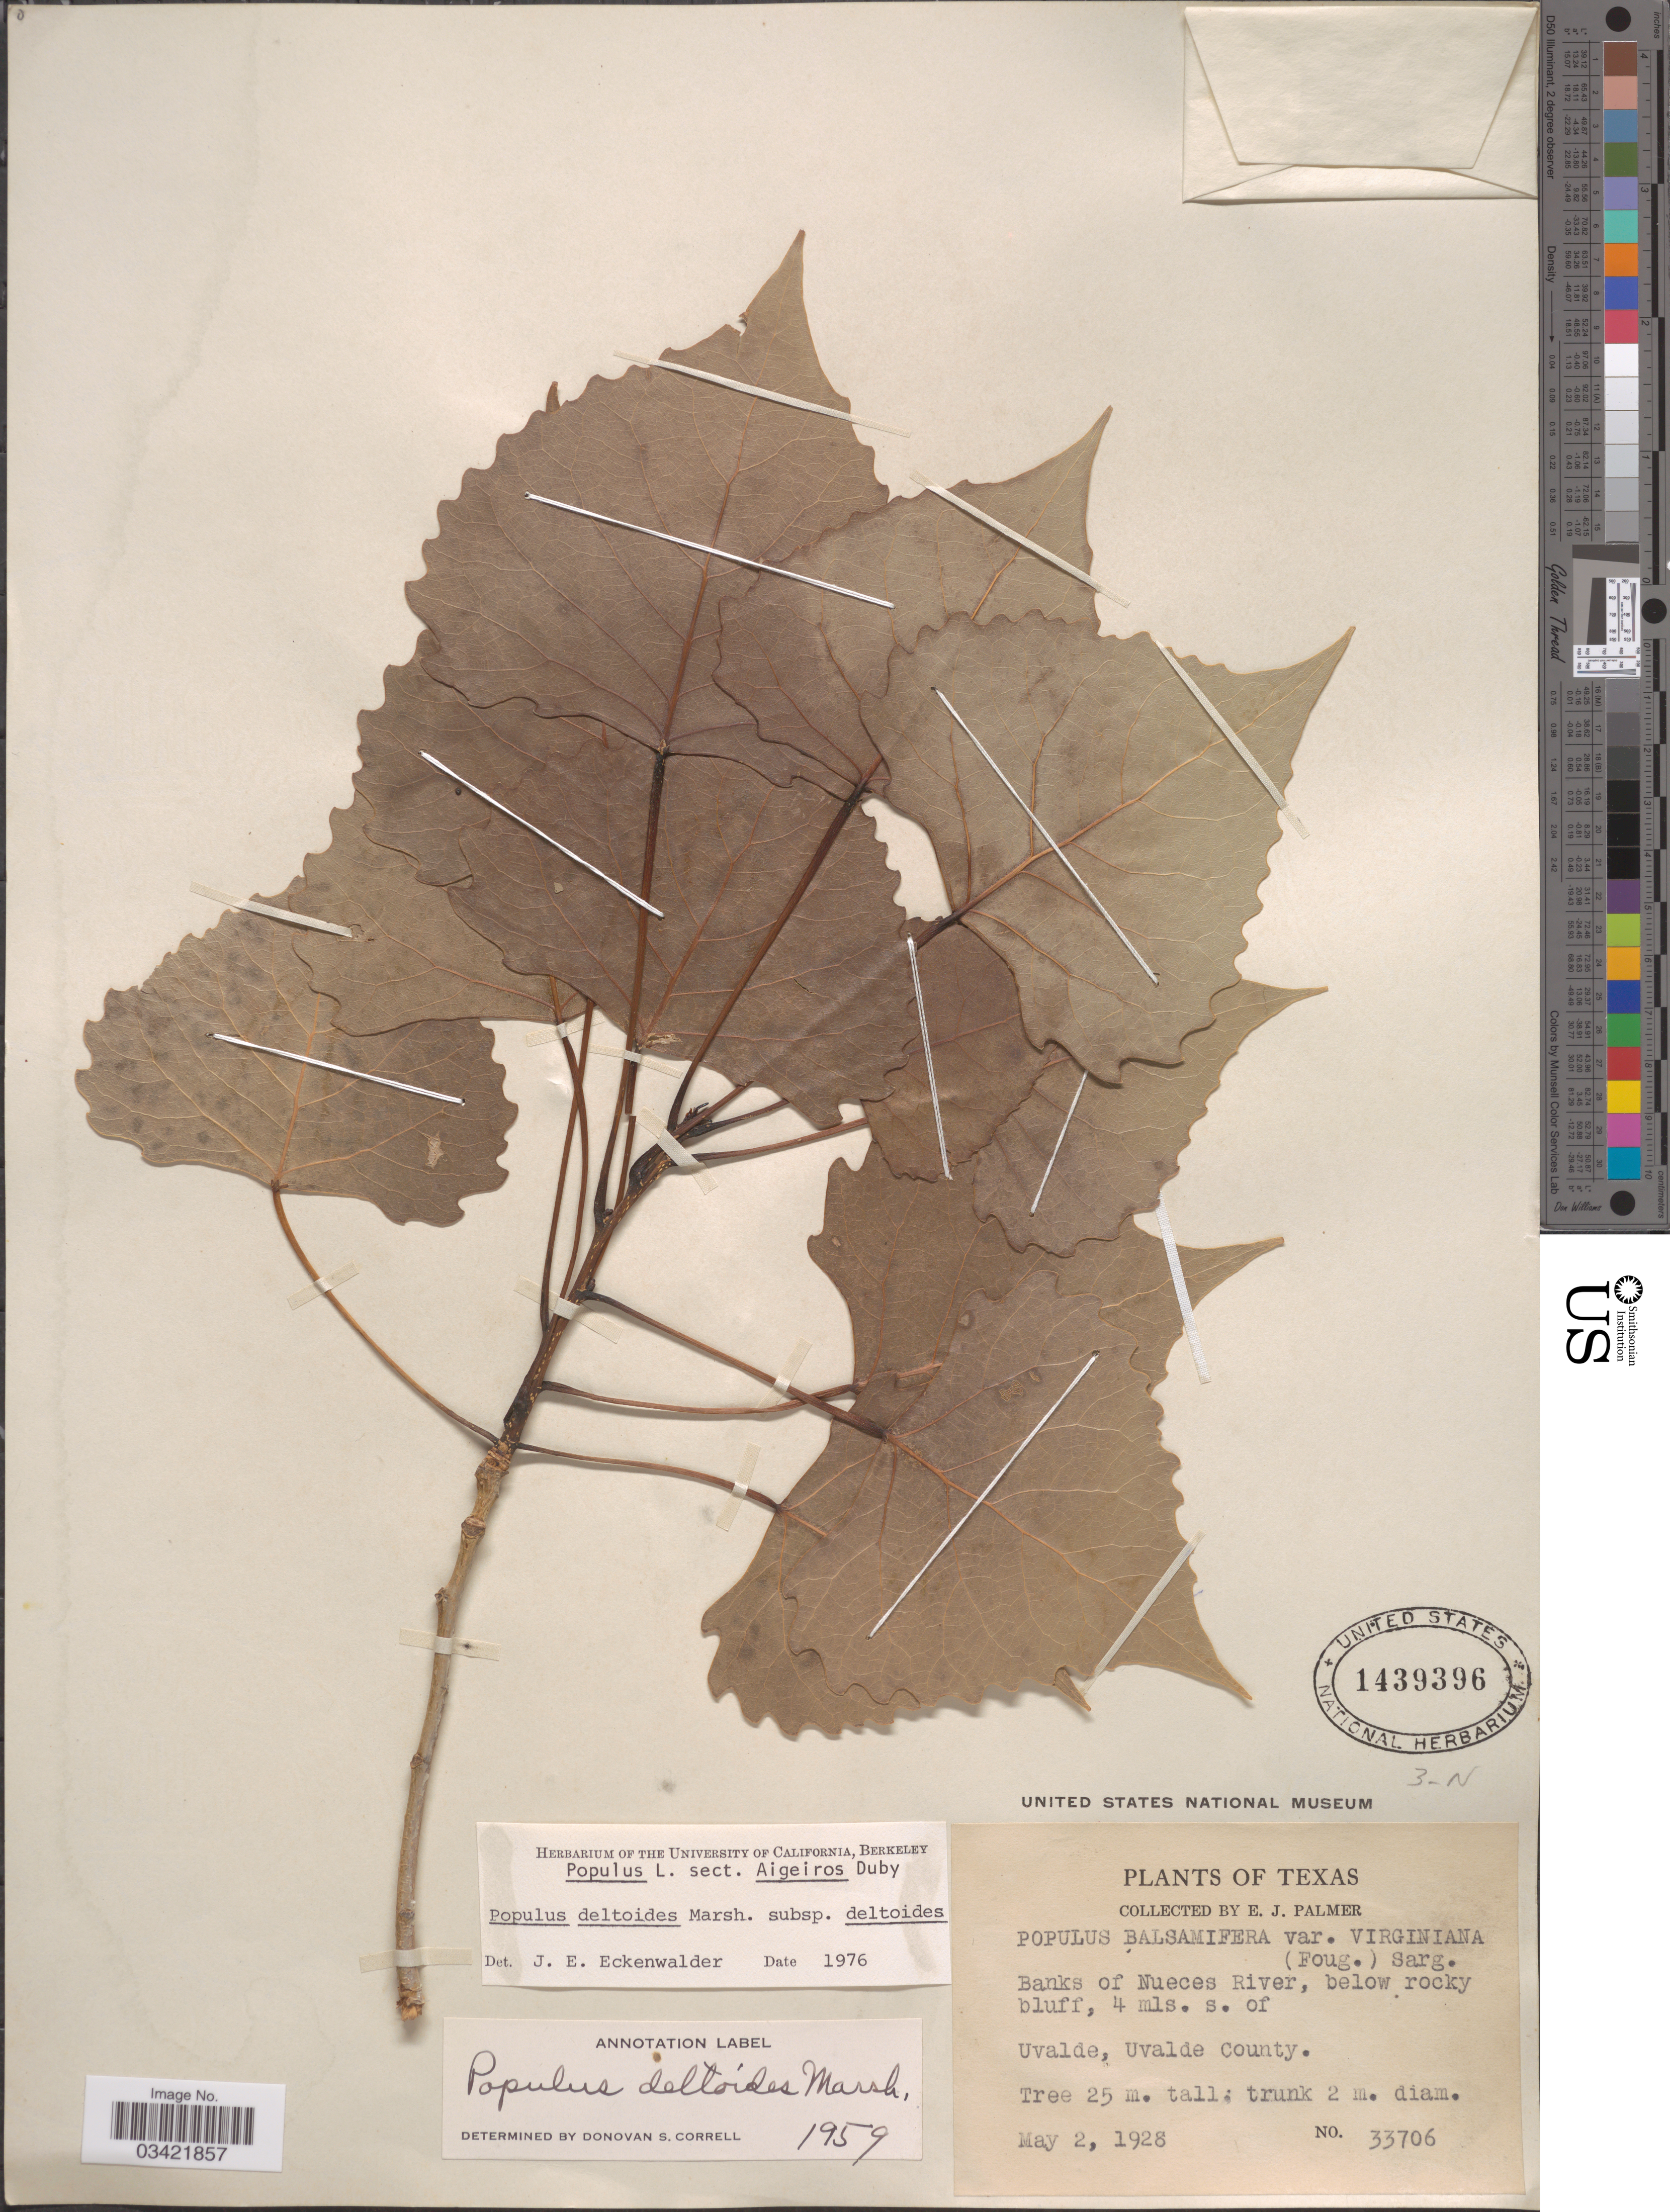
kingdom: Plantae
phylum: Tracheophyta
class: Magnoliopsida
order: Malpighiales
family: Salicaceae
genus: Populus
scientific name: Populus deltoides subsp. deltoides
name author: W. Bartram ex Marshall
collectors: E. J. Palmer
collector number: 33706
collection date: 1928-05-02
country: United States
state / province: Texas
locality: Banks of Nueces River, below rocky bluff, 4 mls. s. of Uvalde, Uvalde County.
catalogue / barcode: US 1439396